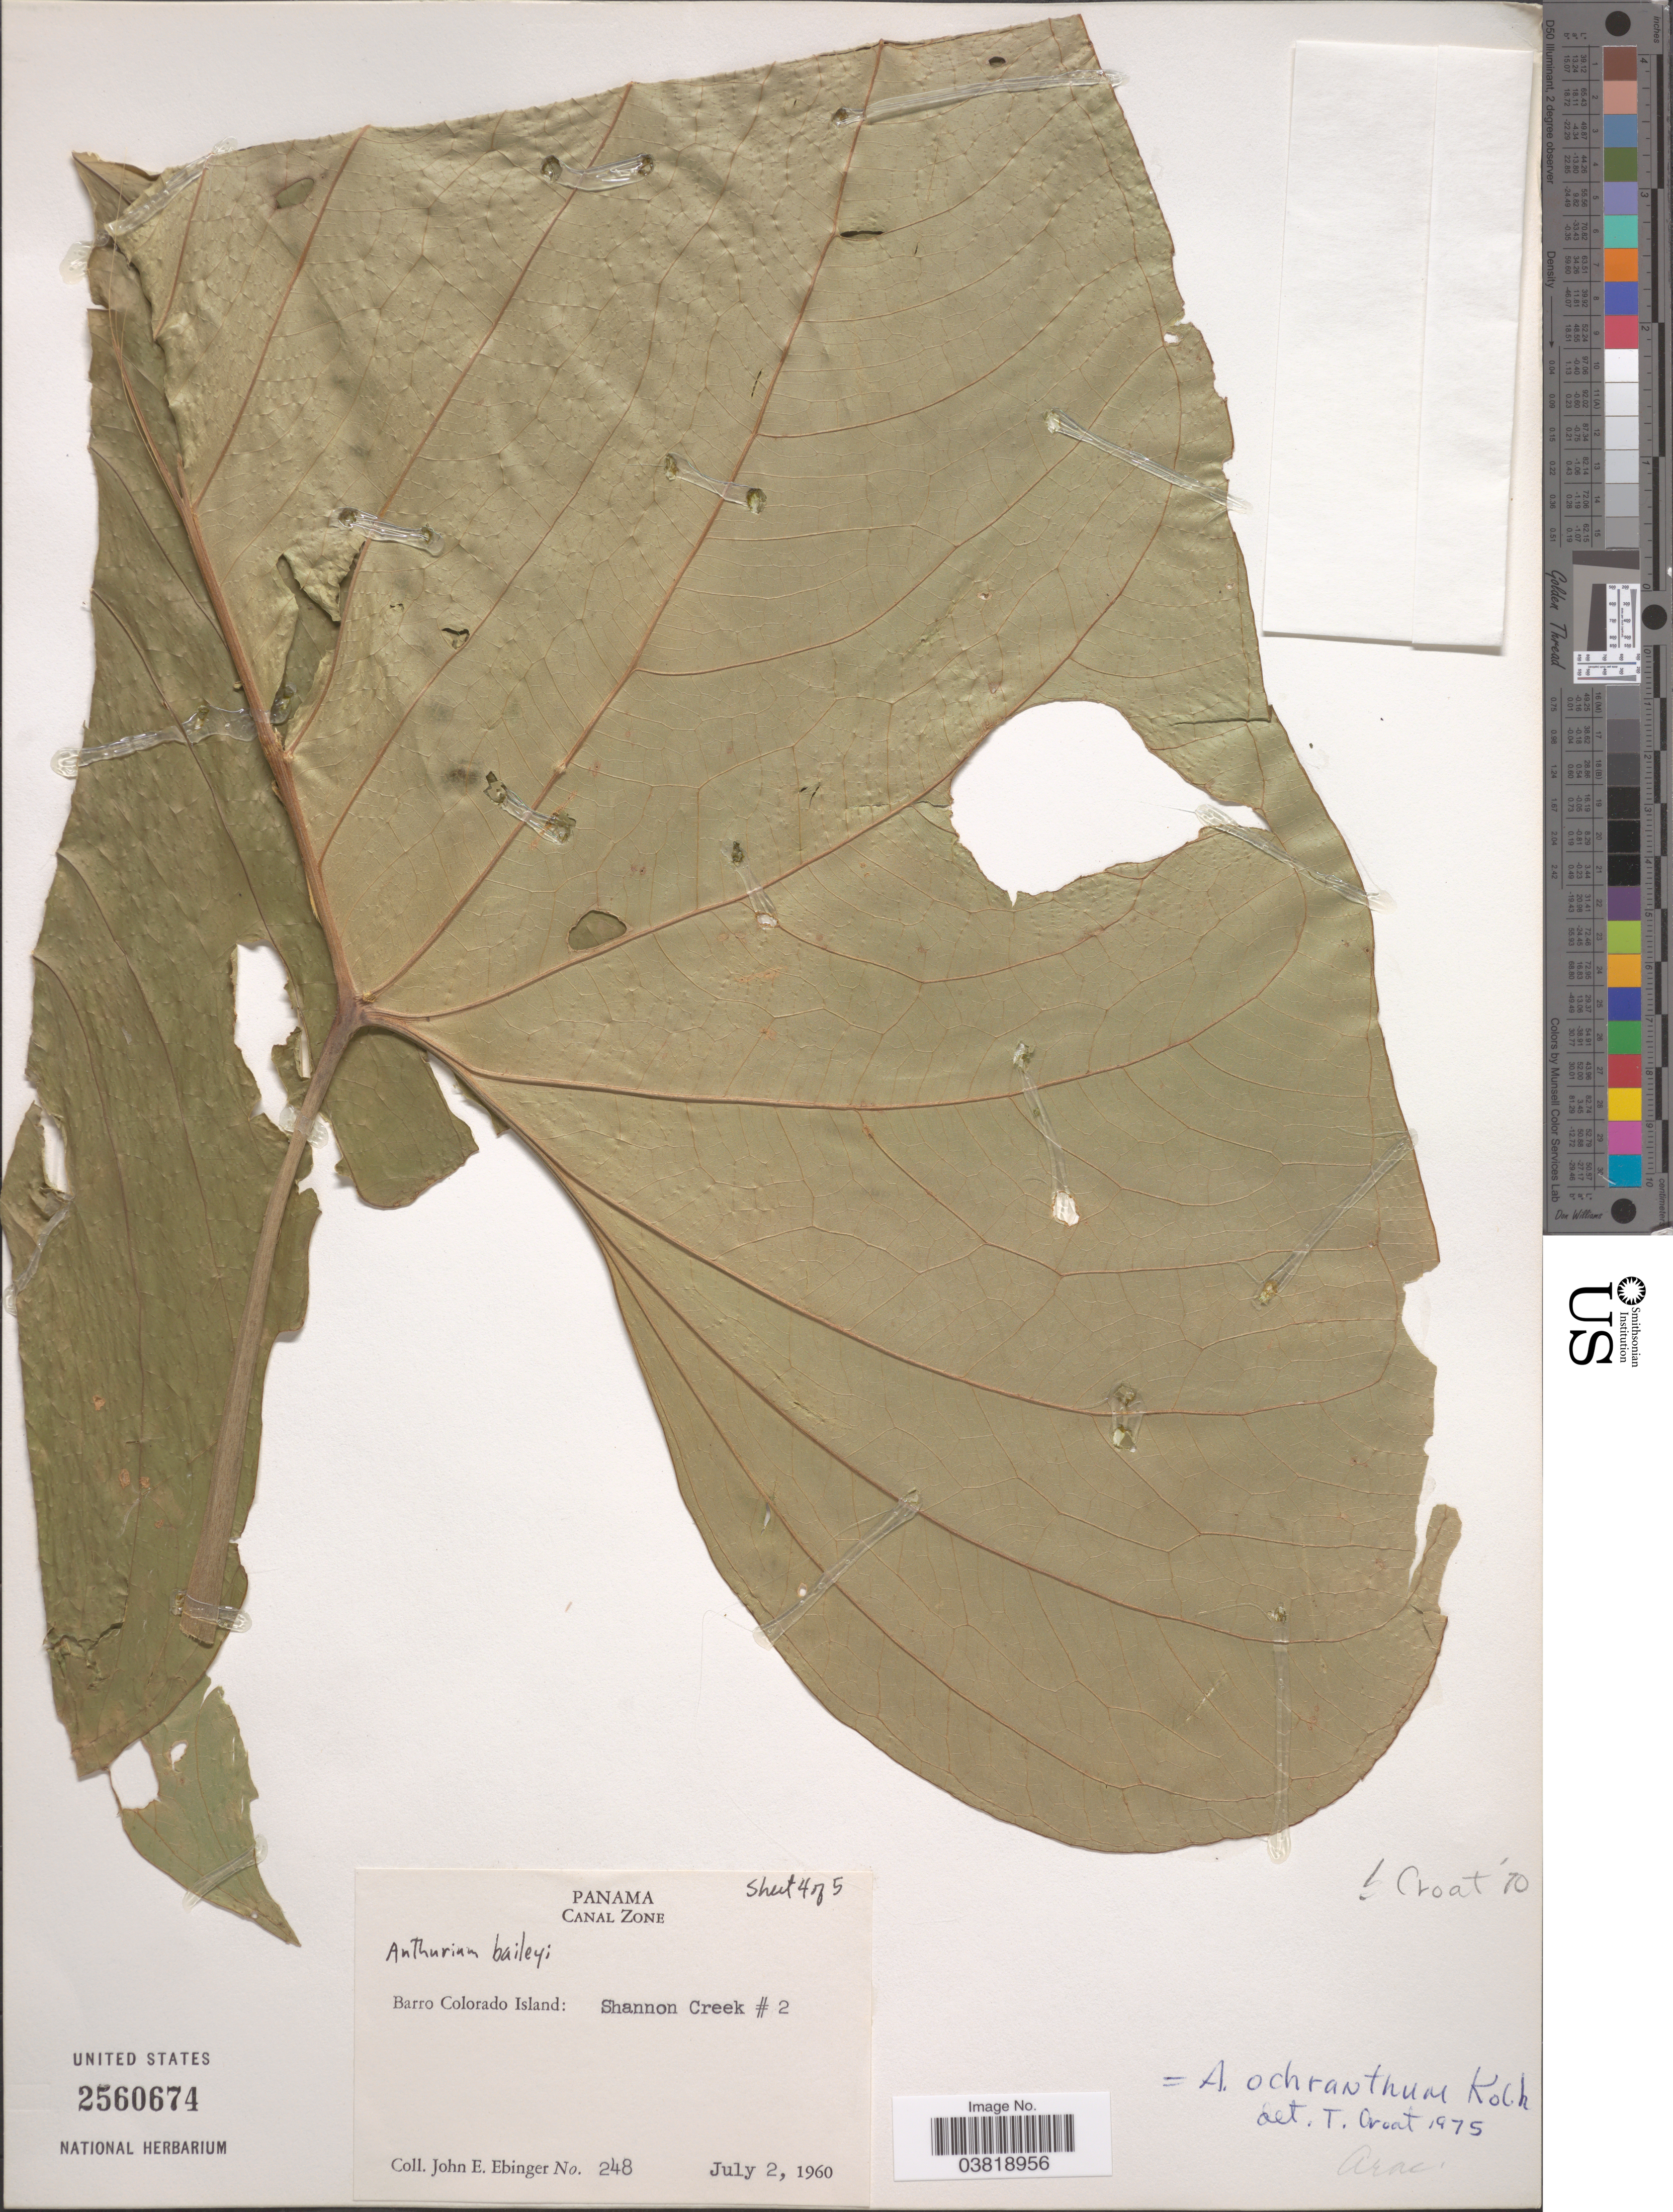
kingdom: Plantae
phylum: Tracheophyta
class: Liliopsida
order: Alismatales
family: Araceae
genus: Anthurium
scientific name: Anthurium ochranthum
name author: K. Koch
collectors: J. Ebinger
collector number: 248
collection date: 1960-07-02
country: Panama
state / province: Panamá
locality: Canal Zone. Barro Colorado Island: Shannon Creek # 2.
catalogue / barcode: US 2560674